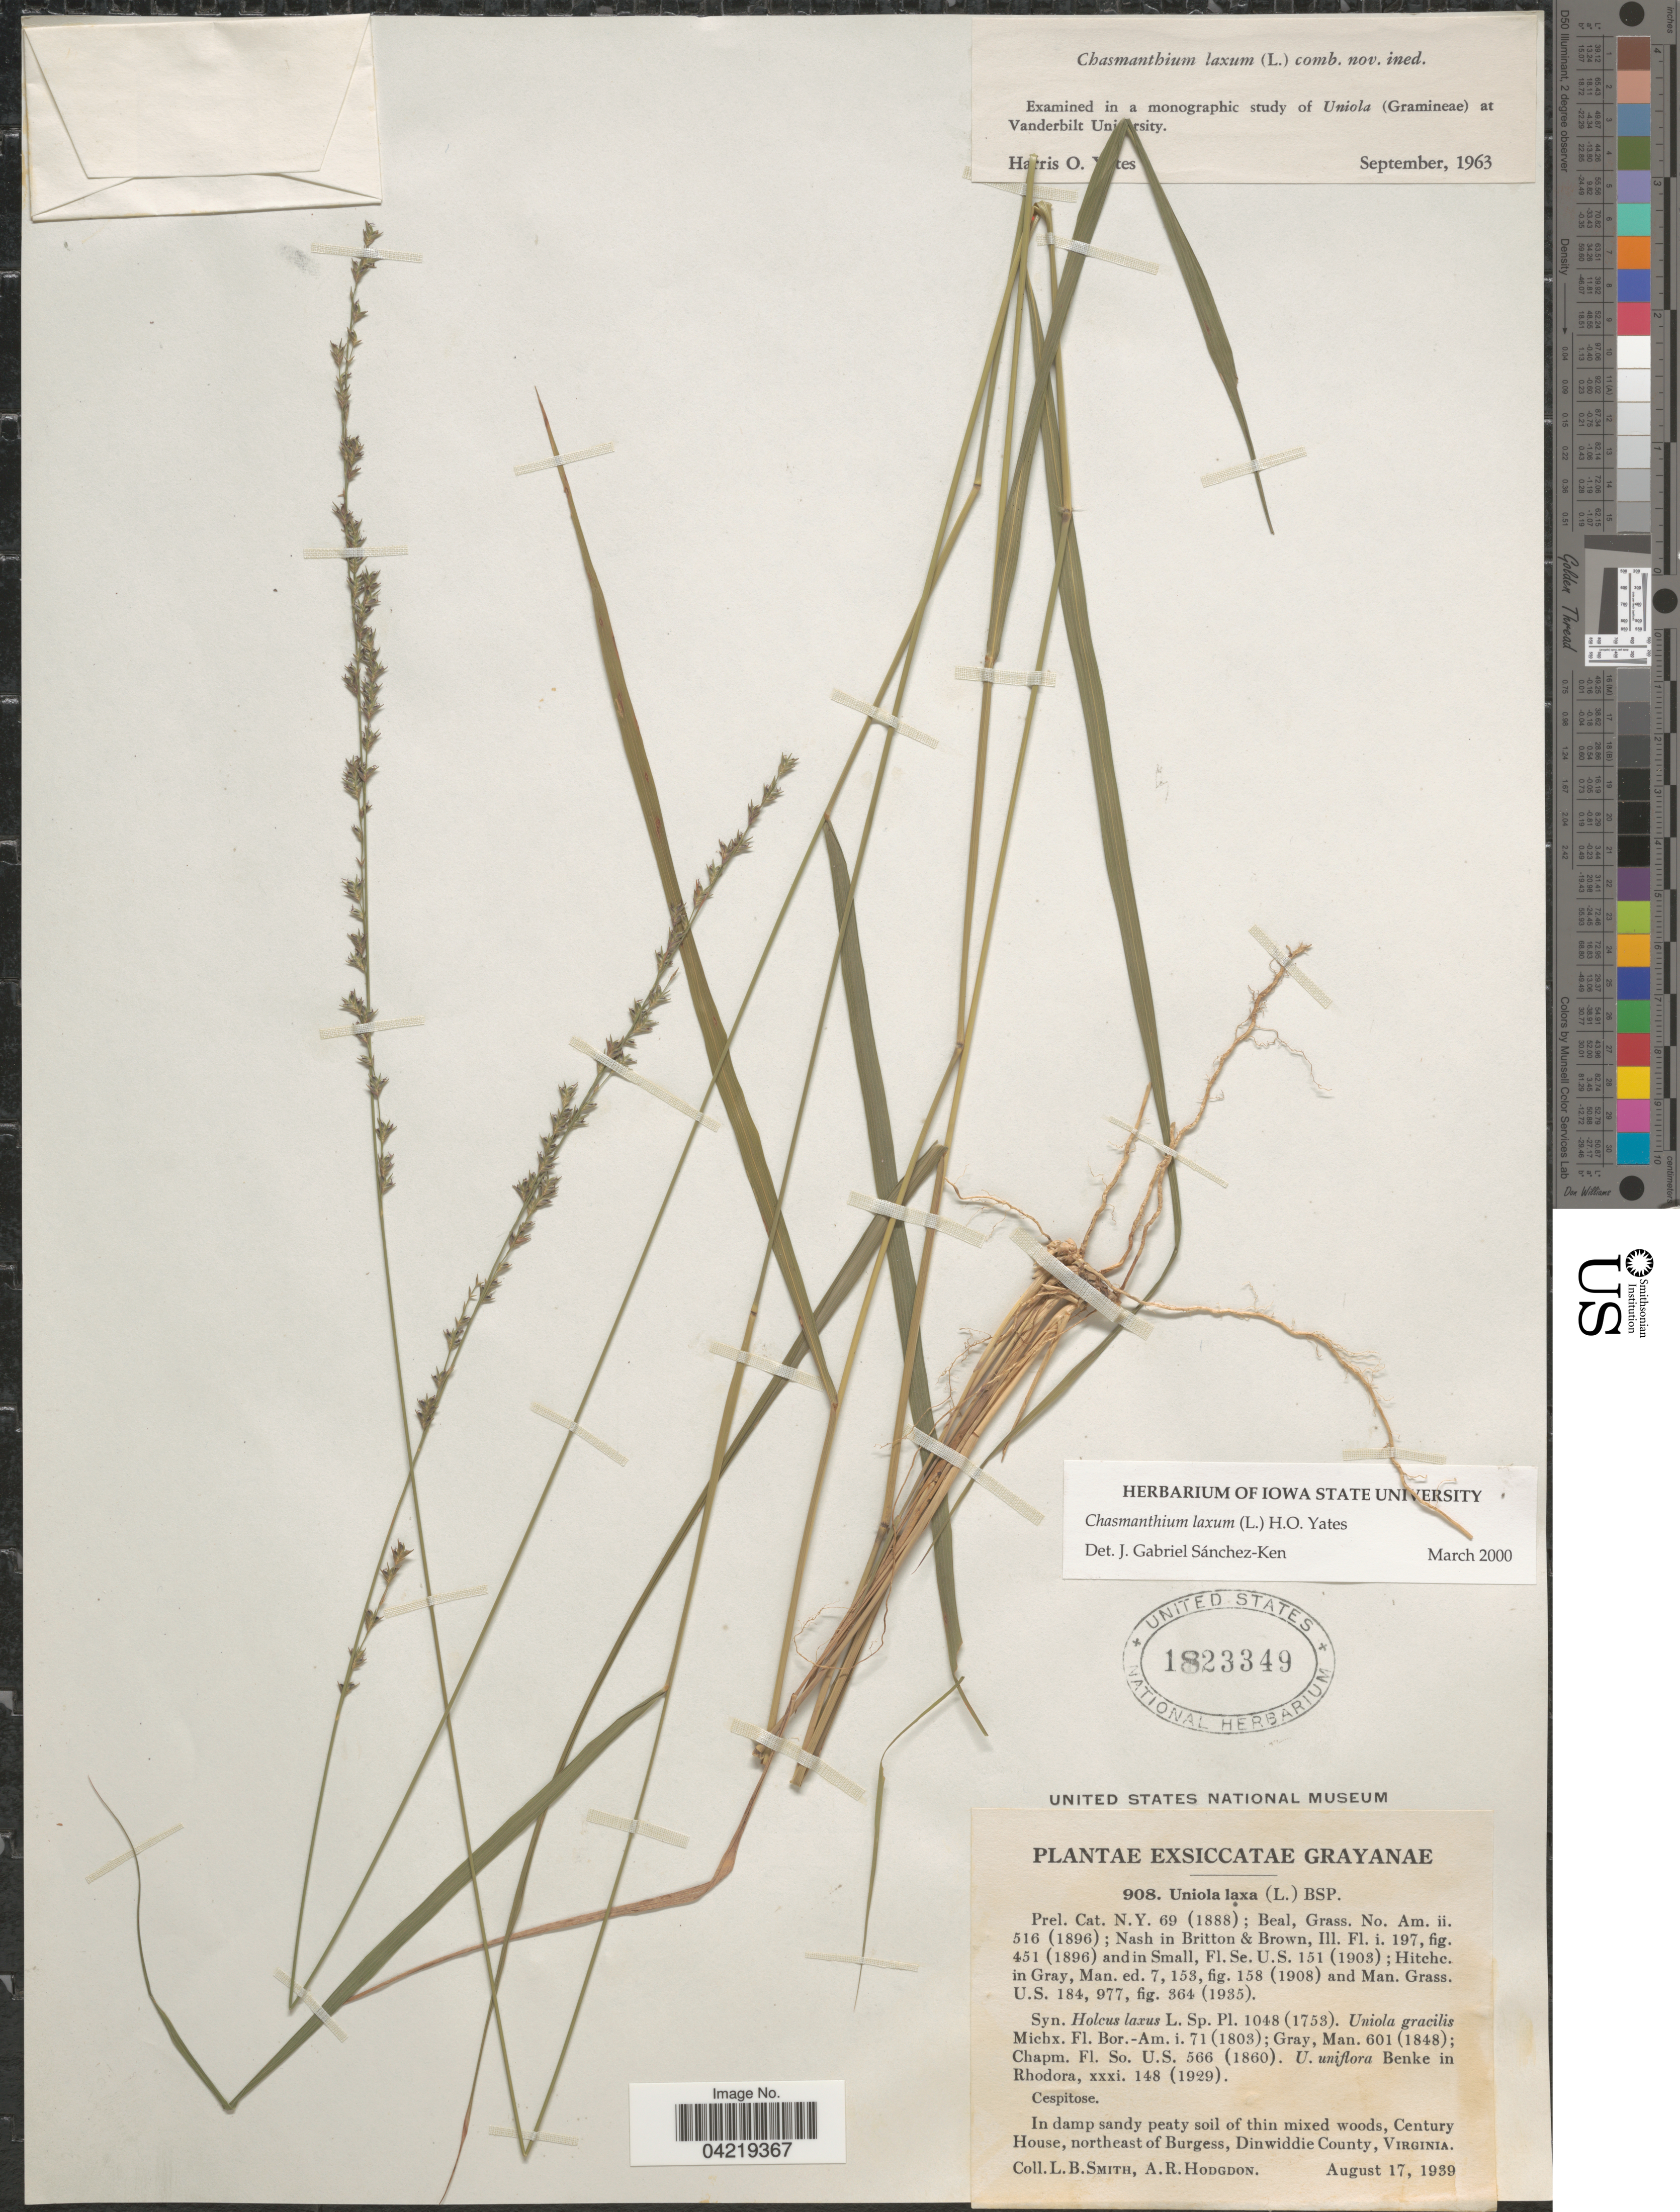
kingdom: Plantae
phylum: Tracheophyta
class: Liliopsida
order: Poales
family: Poaceae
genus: Chasmanthium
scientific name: Chasmanthium laxum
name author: (L.) H.O. Yates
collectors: L. Smith & A. R. Hodgdon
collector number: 908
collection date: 1939-08-17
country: United States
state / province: Virginia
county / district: Dinwiddie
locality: In damp sandy peat soil of thin mixed woods, Century House, northeast of Burgess, Dinwiddie County.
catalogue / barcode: US 1823349